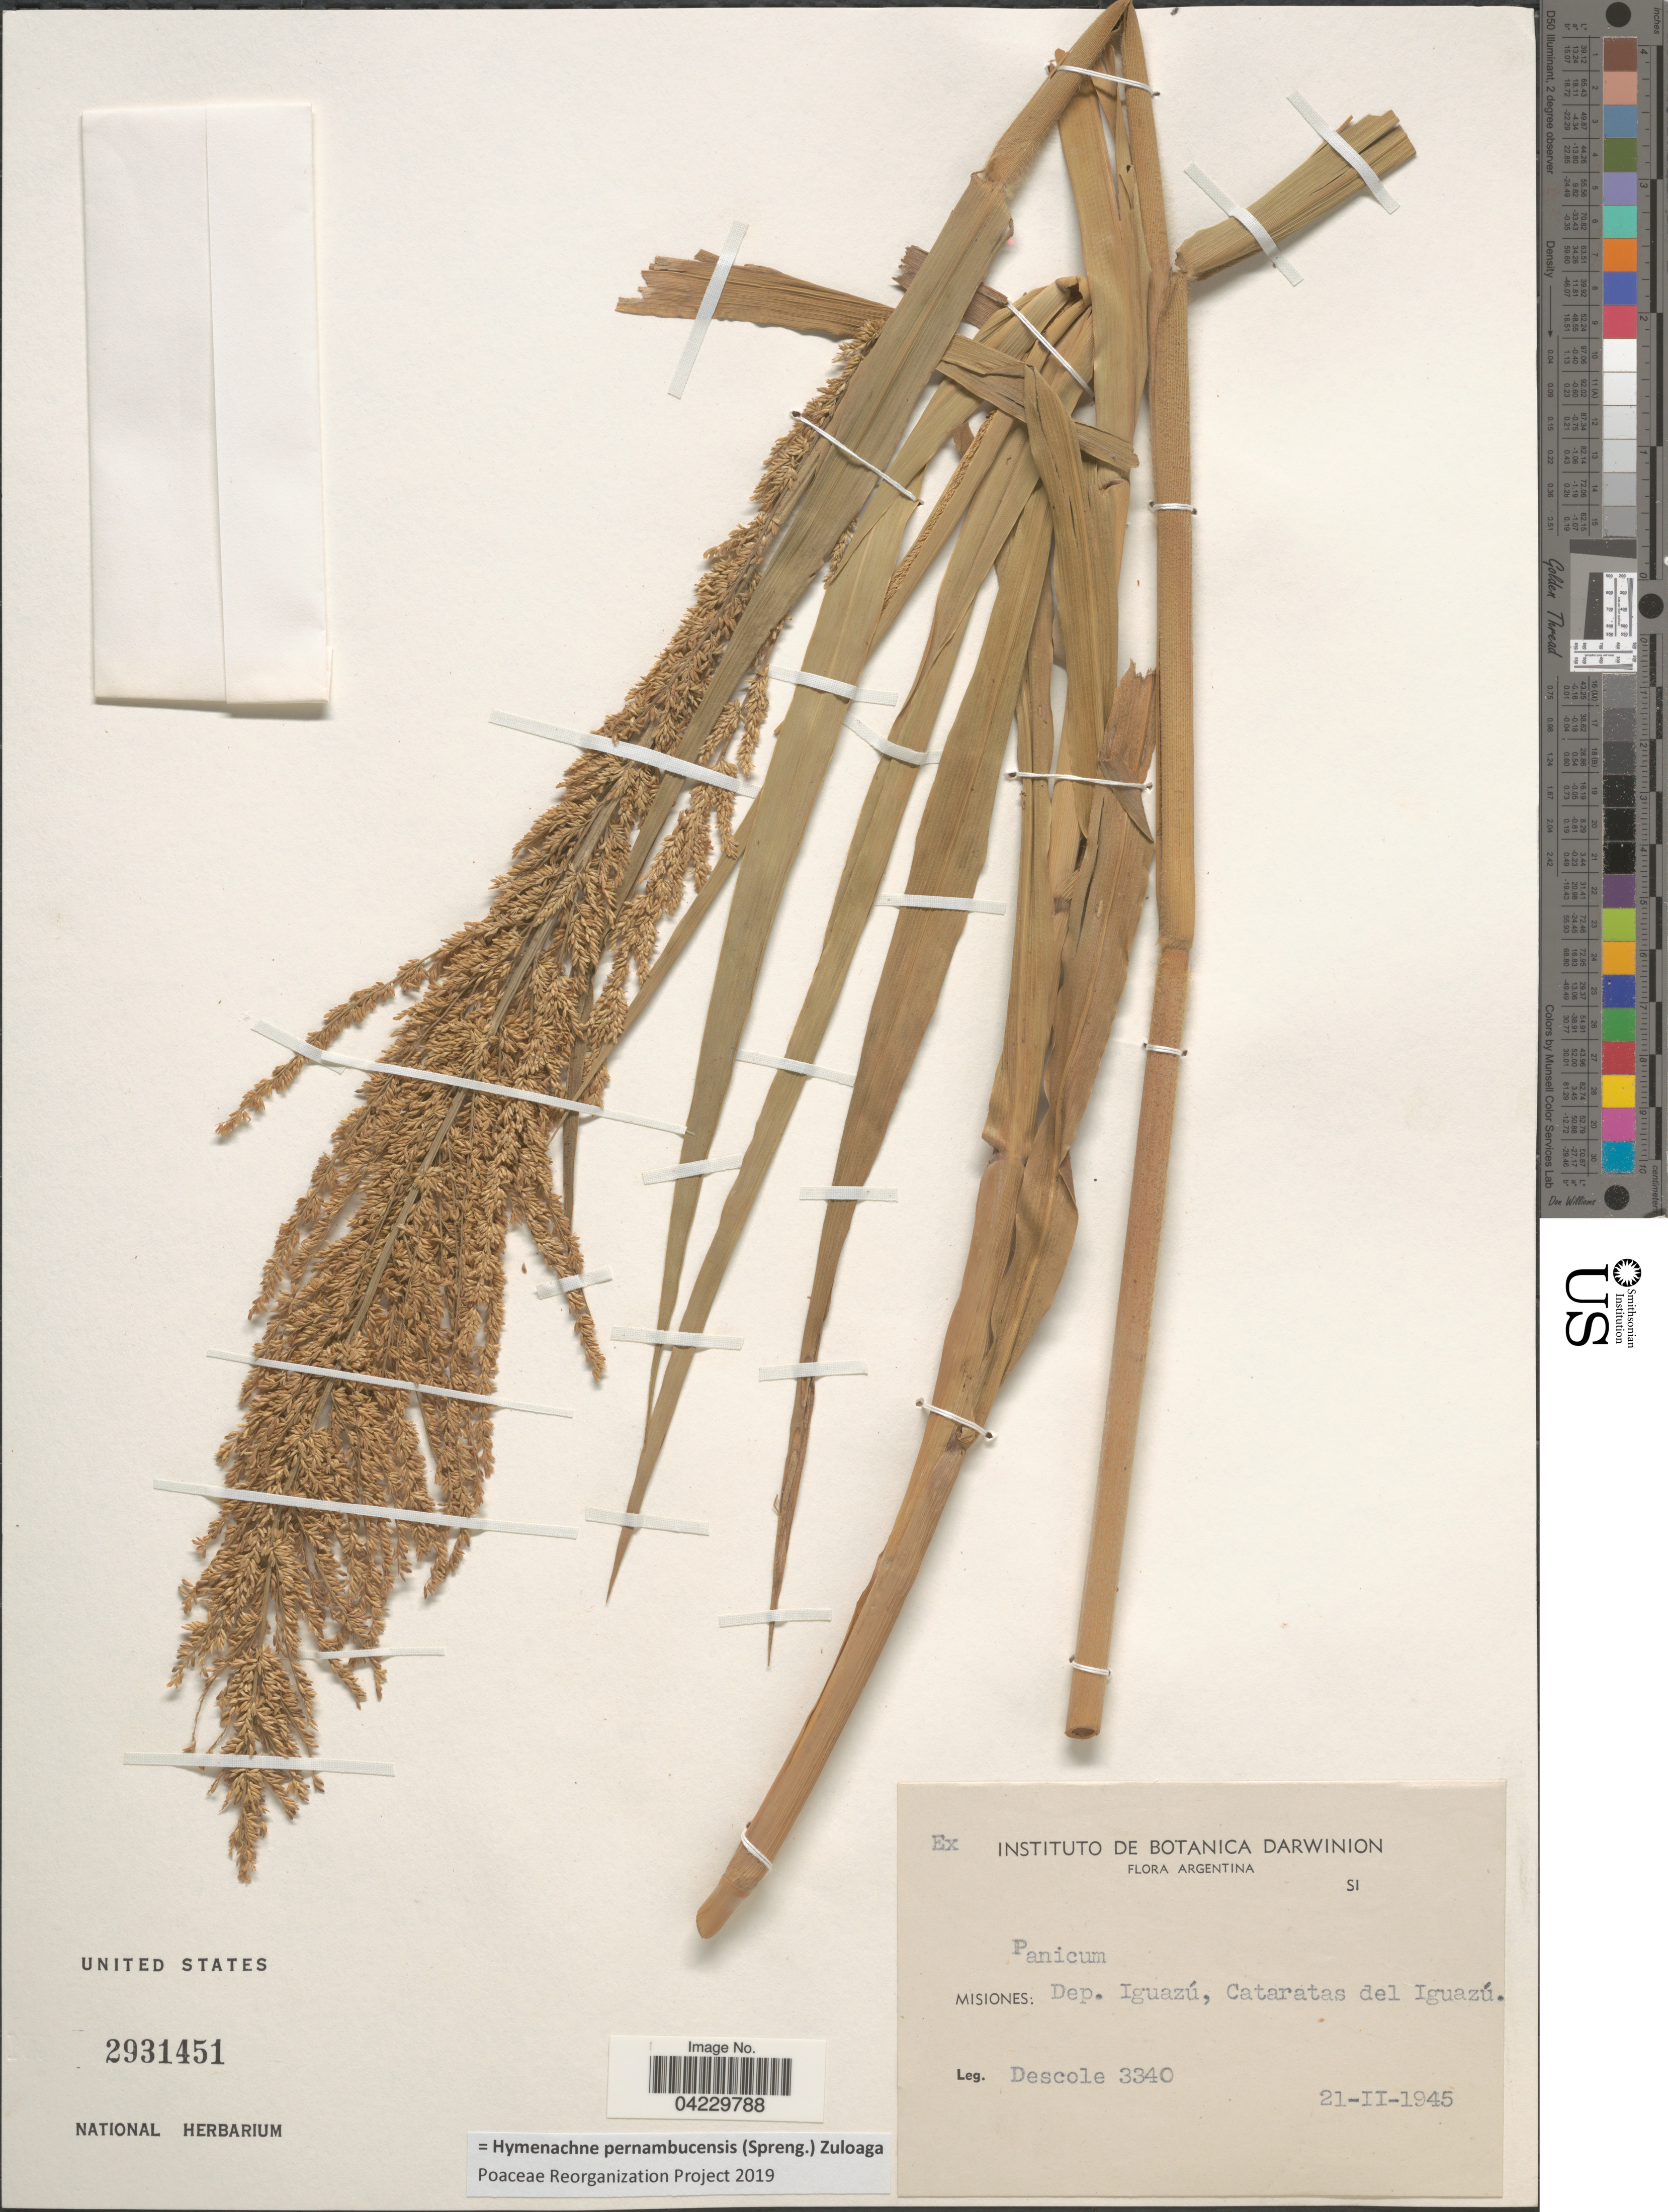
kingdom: Plantae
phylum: Tracheophyta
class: Liliopsida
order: Poales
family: Poaceae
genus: Hymenachne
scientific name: Hymenachne pernambucensis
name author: (Spreng.) Zuloaga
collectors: H. R. Descole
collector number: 3340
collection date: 1945-02-21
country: Argentina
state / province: Misiones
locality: Dep. Iguazú, Cataratas del Iguazú.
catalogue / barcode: US 2931451